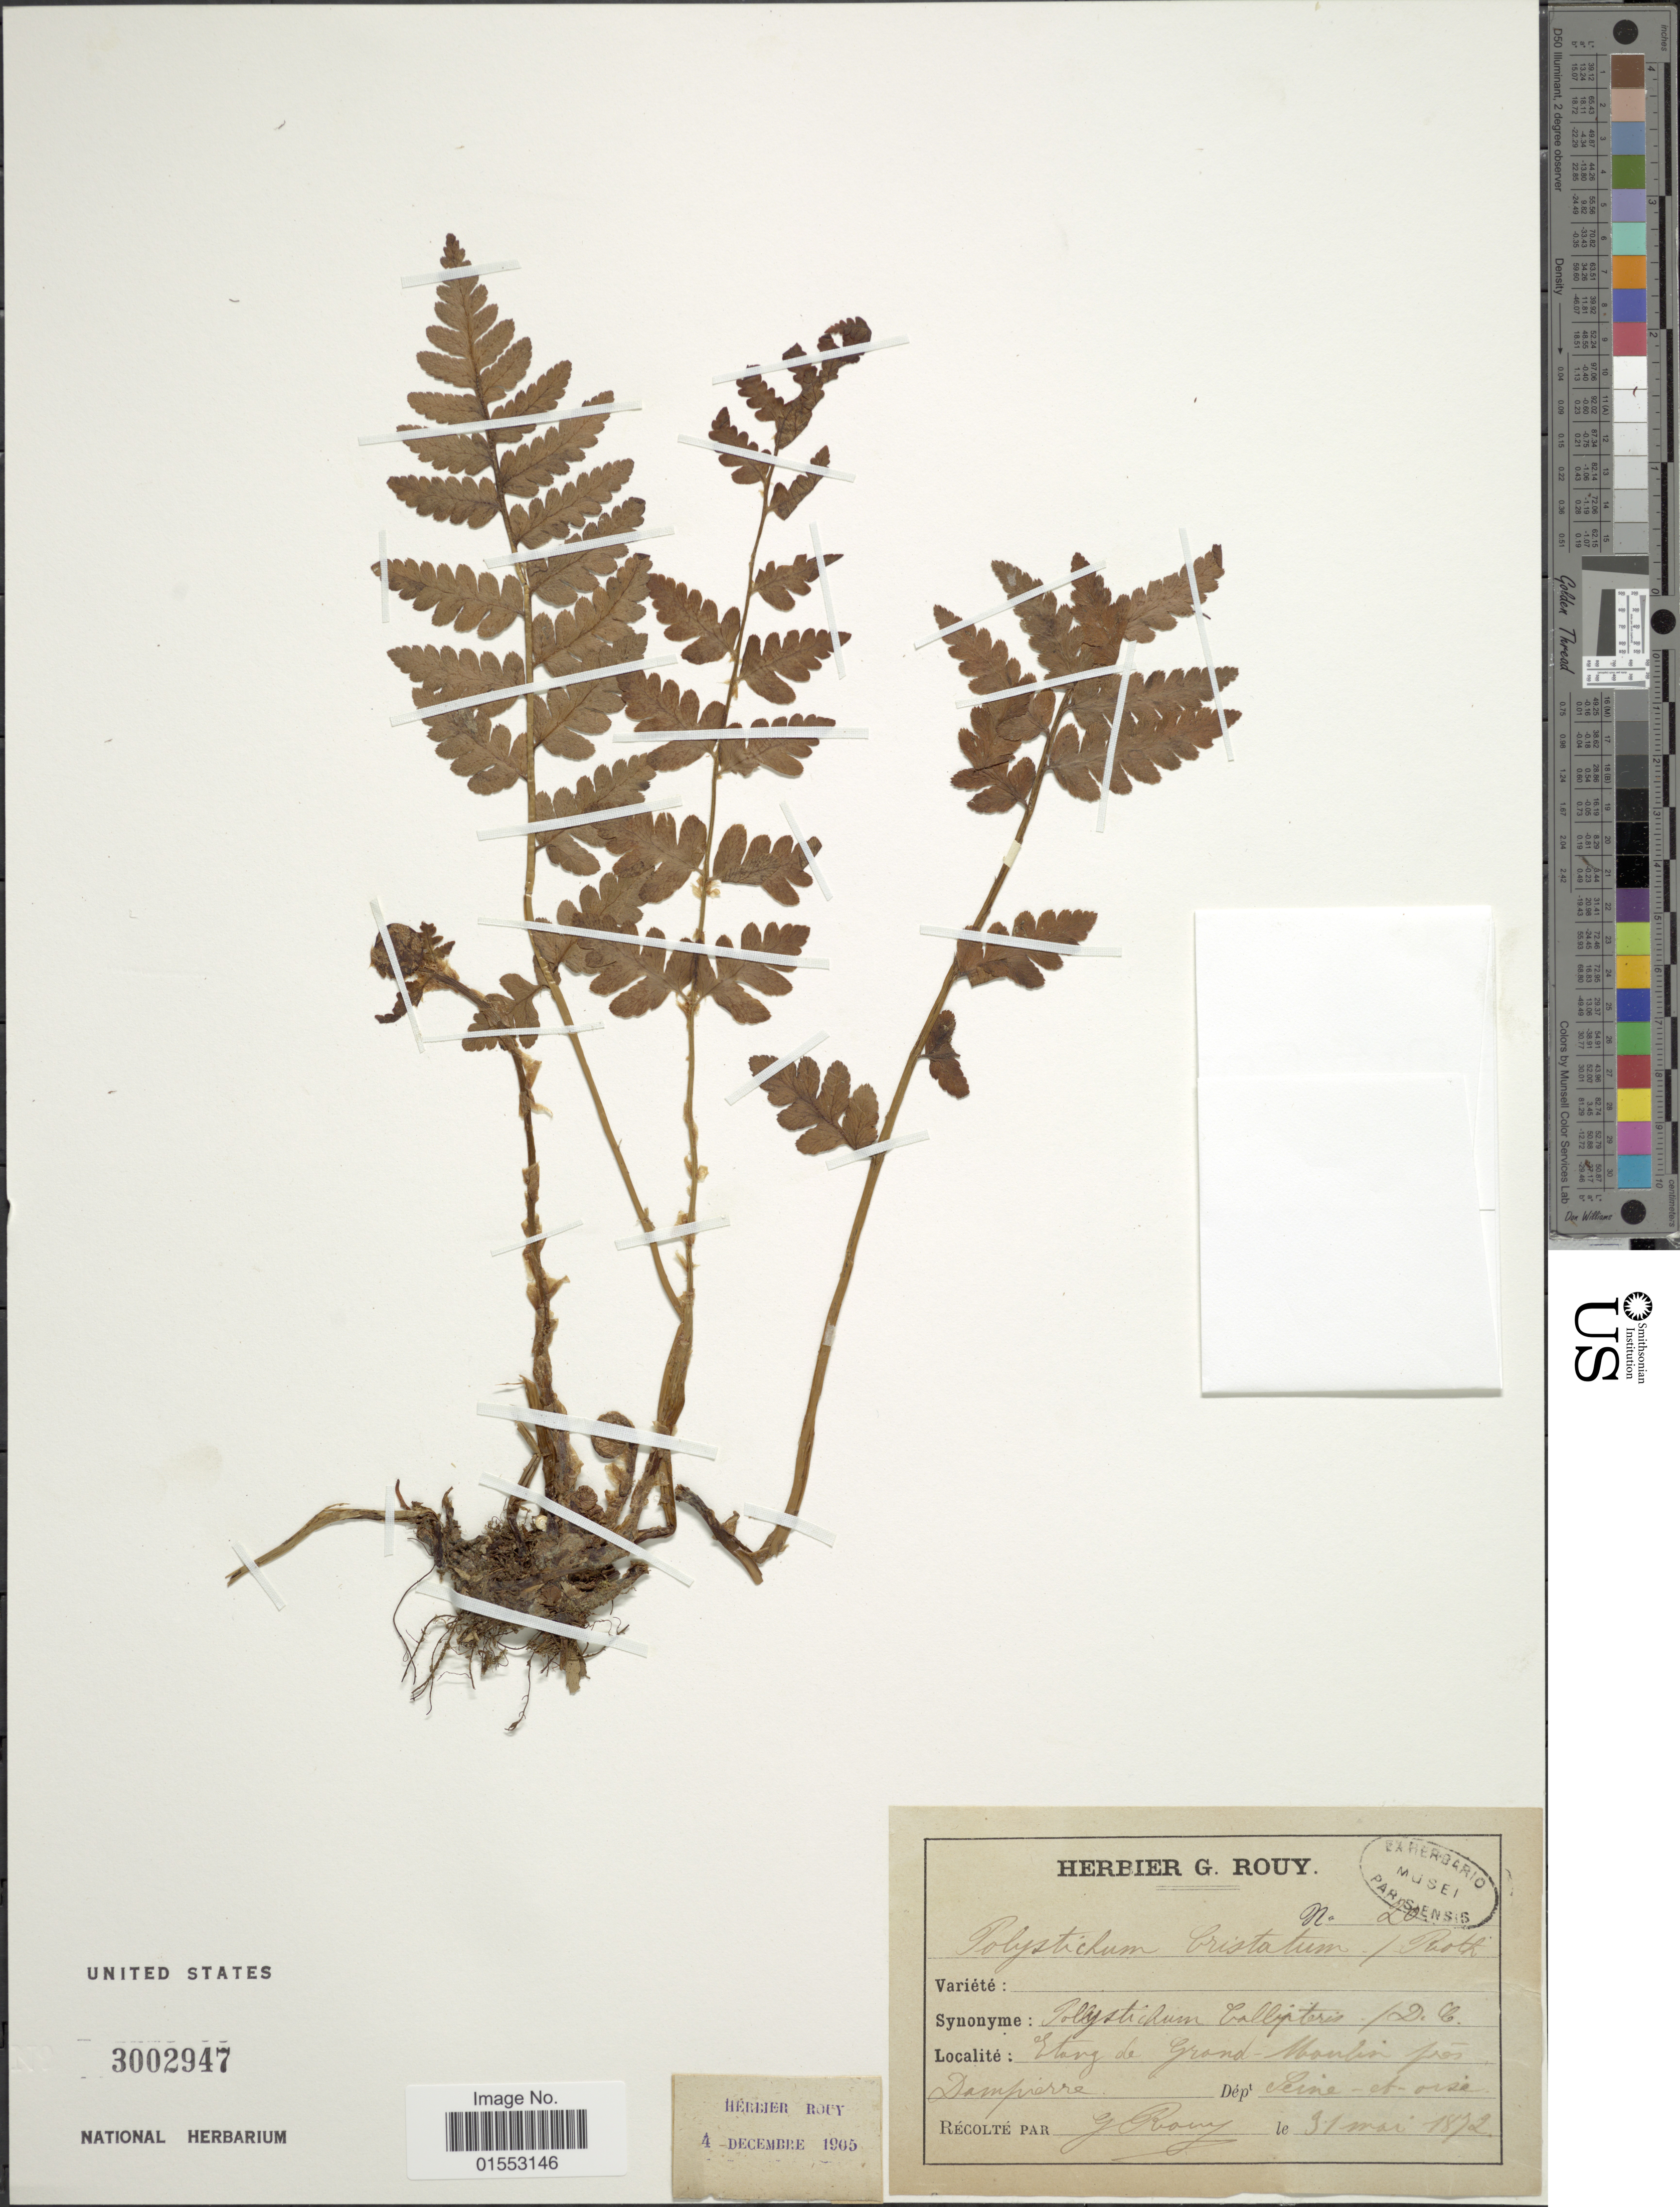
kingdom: Plantae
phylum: Tracheophyta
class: Polypodiopsida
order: Polypodiales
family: Dryopteridaceae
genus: Dryopteris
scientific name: Dryopteris cristata var. spinulosa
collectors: G. Rouy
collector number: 20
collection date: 1872-05-31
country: France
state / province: Centre-Val de Loire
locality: Etang de Grand Mountain pres Dampierre. Seine et-orze [interpreted]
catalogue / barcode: US 3002947